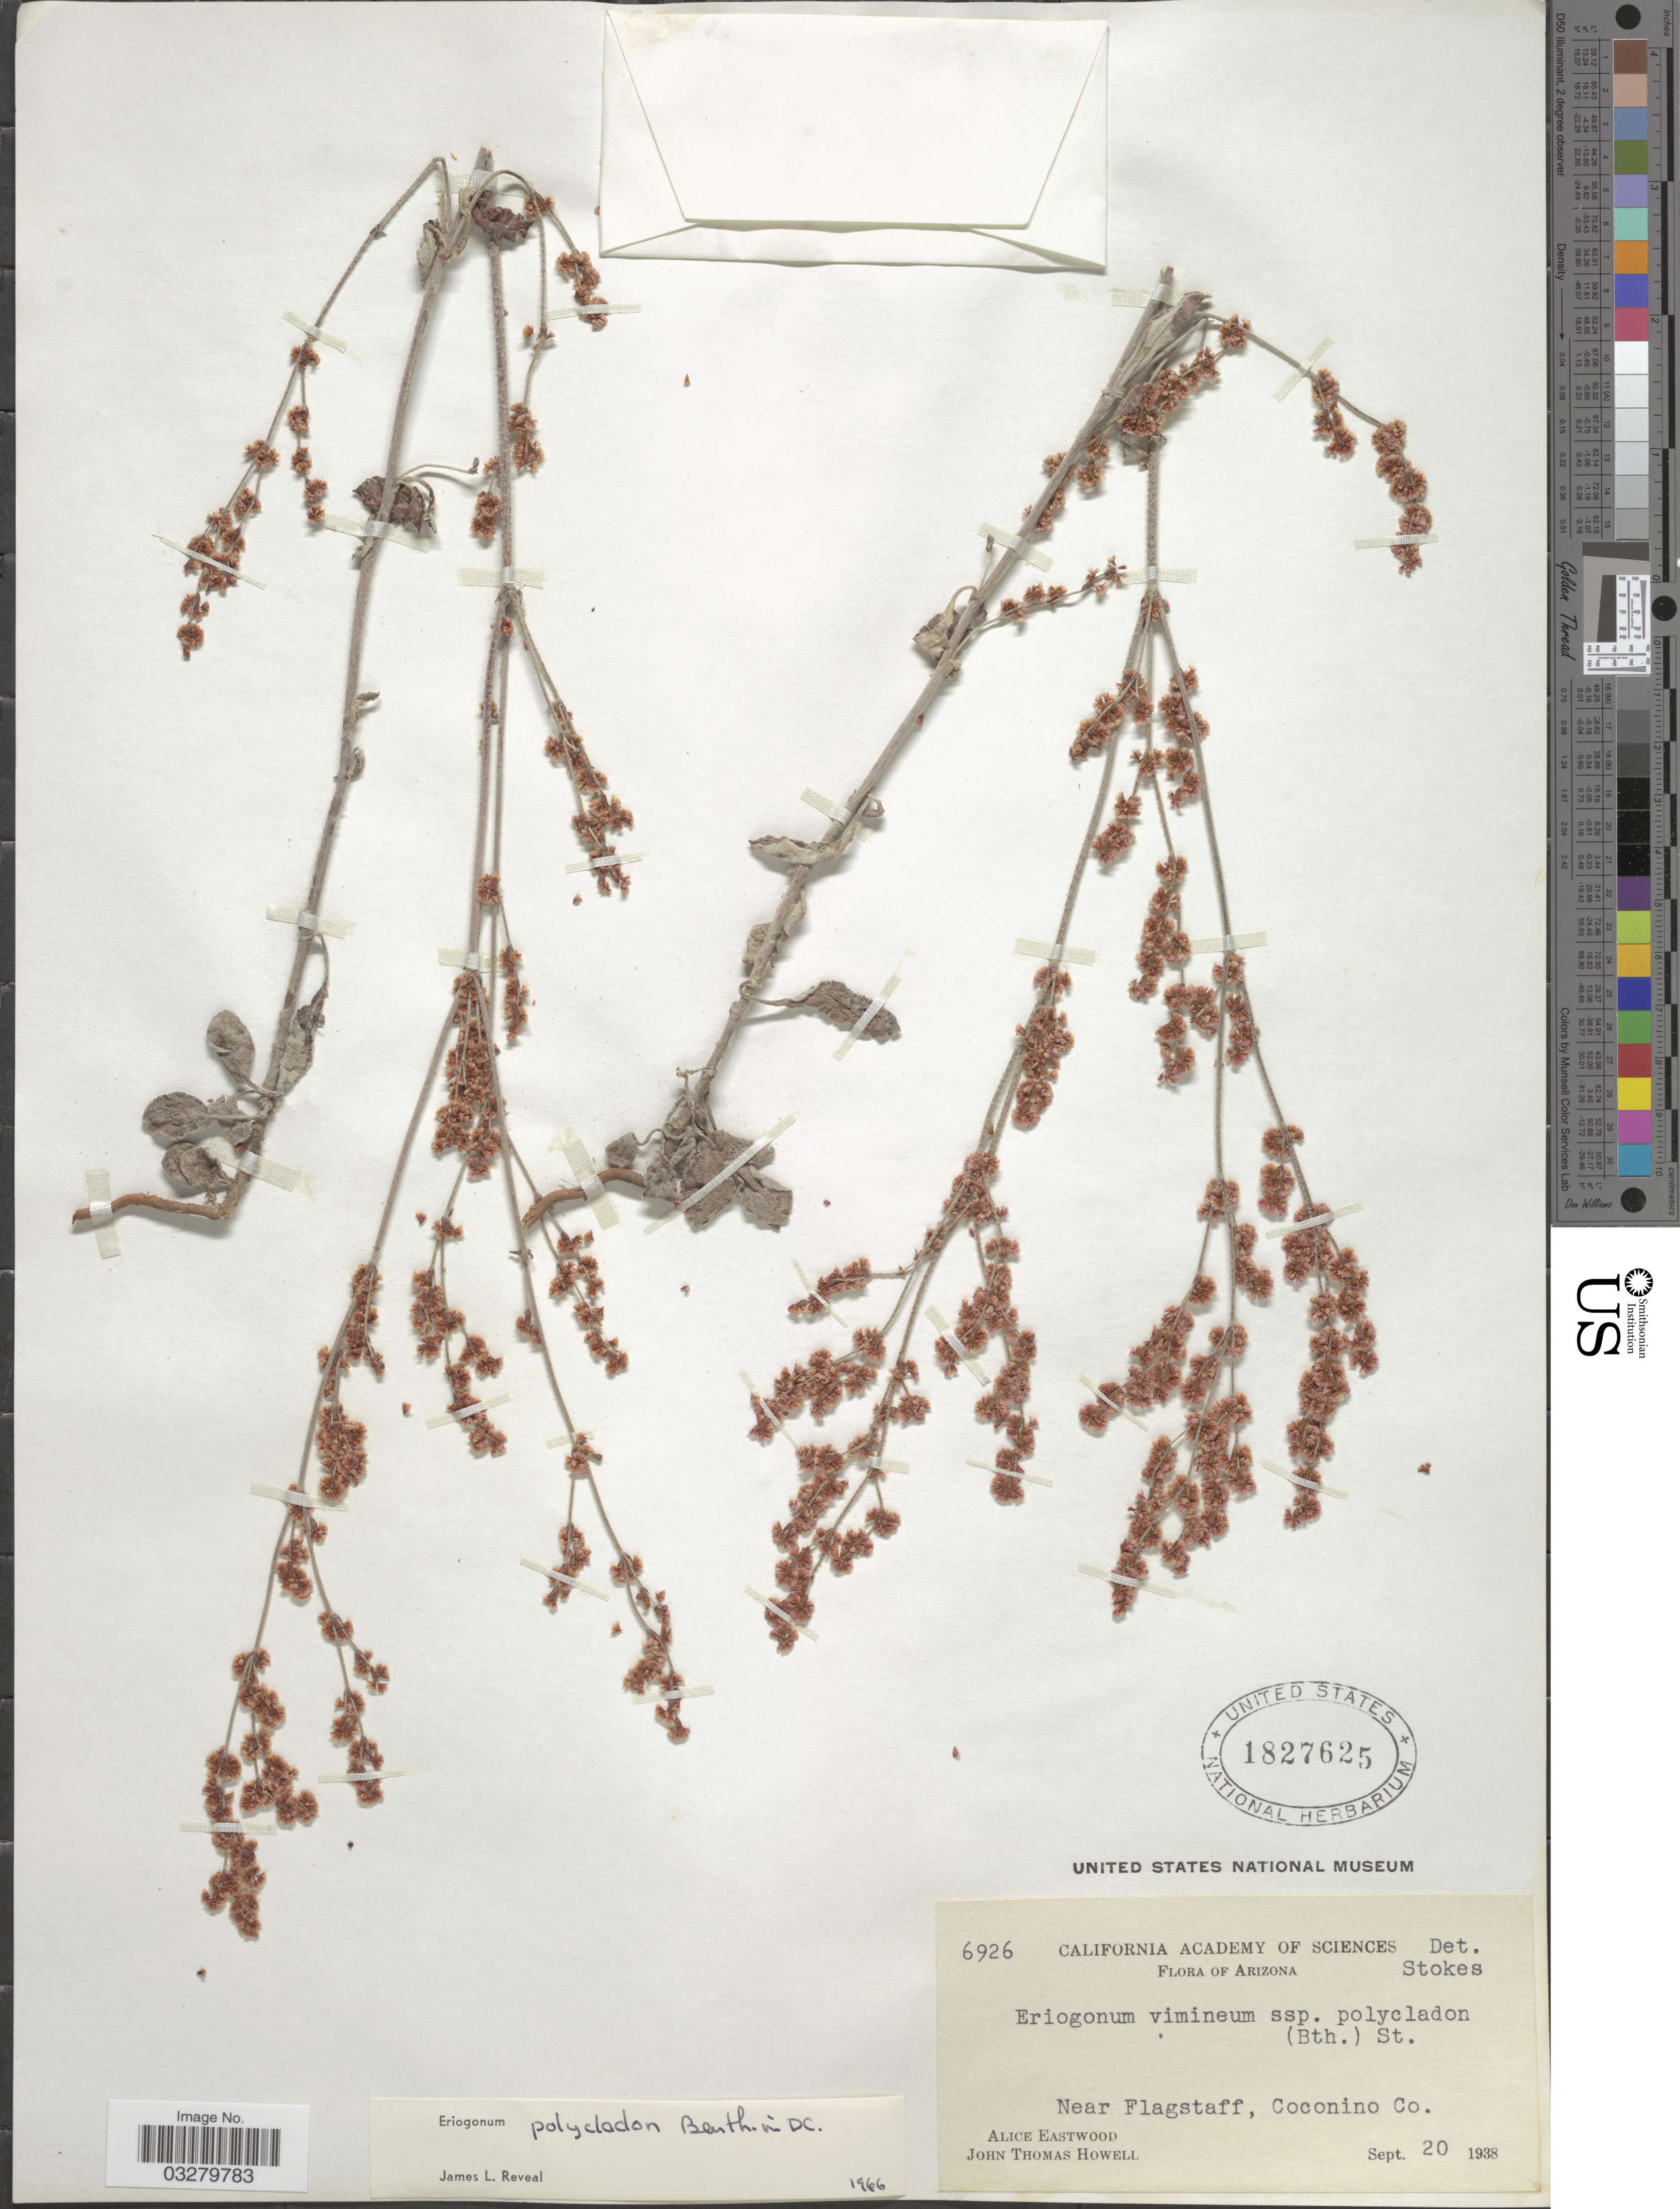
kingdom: Plantae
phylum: Tracheophyta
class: Magnoliopsida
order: Caryophyllales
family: Polygonaceae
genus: Eriogonum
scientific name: Eriogonum polycladon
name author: Benth.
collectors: A. Eastwood & J. T. Howell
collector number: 6926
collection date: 1938-09-20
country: United States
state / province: Arizona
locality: Near Flagstaff, Coconino Co.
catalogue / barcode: US 1827625